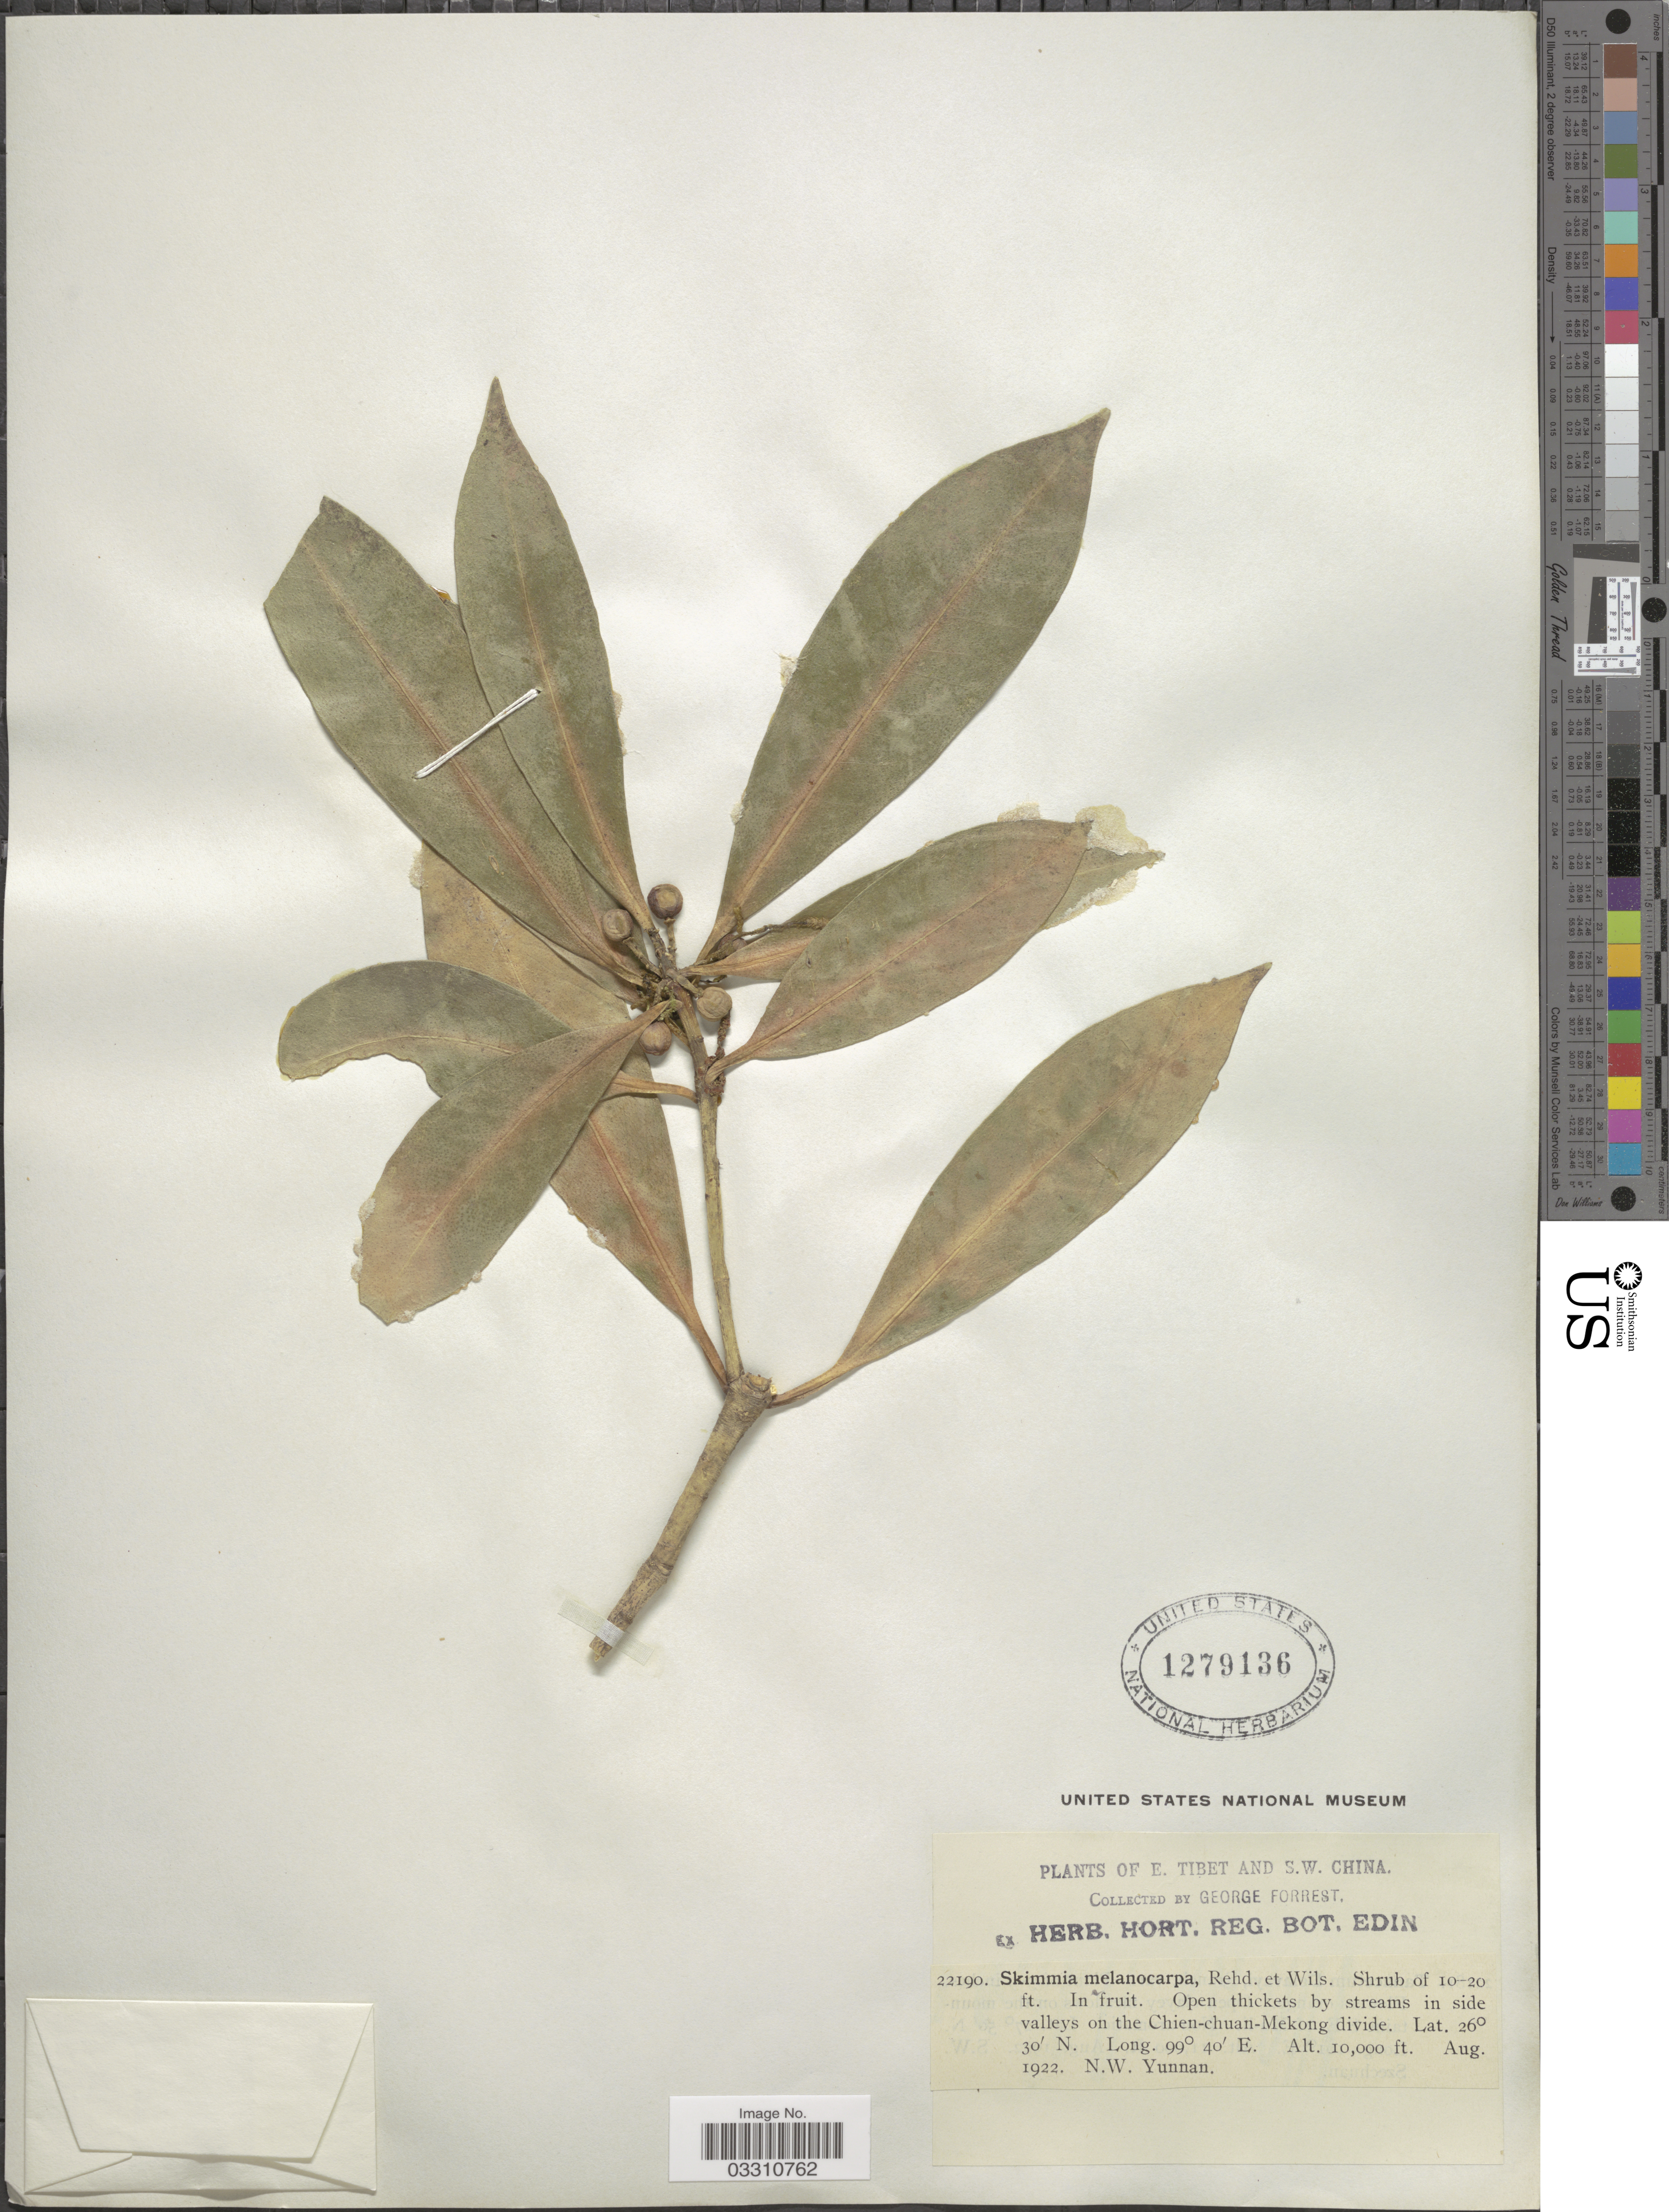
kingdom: Plantae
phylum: Tracheophyta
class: Magnoliopsida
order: Sapindales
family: Rutaceae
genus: Skimmia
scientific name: Skimmia melanocarpa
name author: Rehder & E.H. Wilson in Sarg.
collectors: G. Forrest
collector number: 22190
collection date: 1922-08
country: China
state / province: Yunnan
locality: E. Tibet and S.W. China, Open thickets by streams in side valleys on the Chien-chuan-Mekong divide, N.W. Yunnan.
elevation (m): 3048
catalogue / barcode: US 1279136